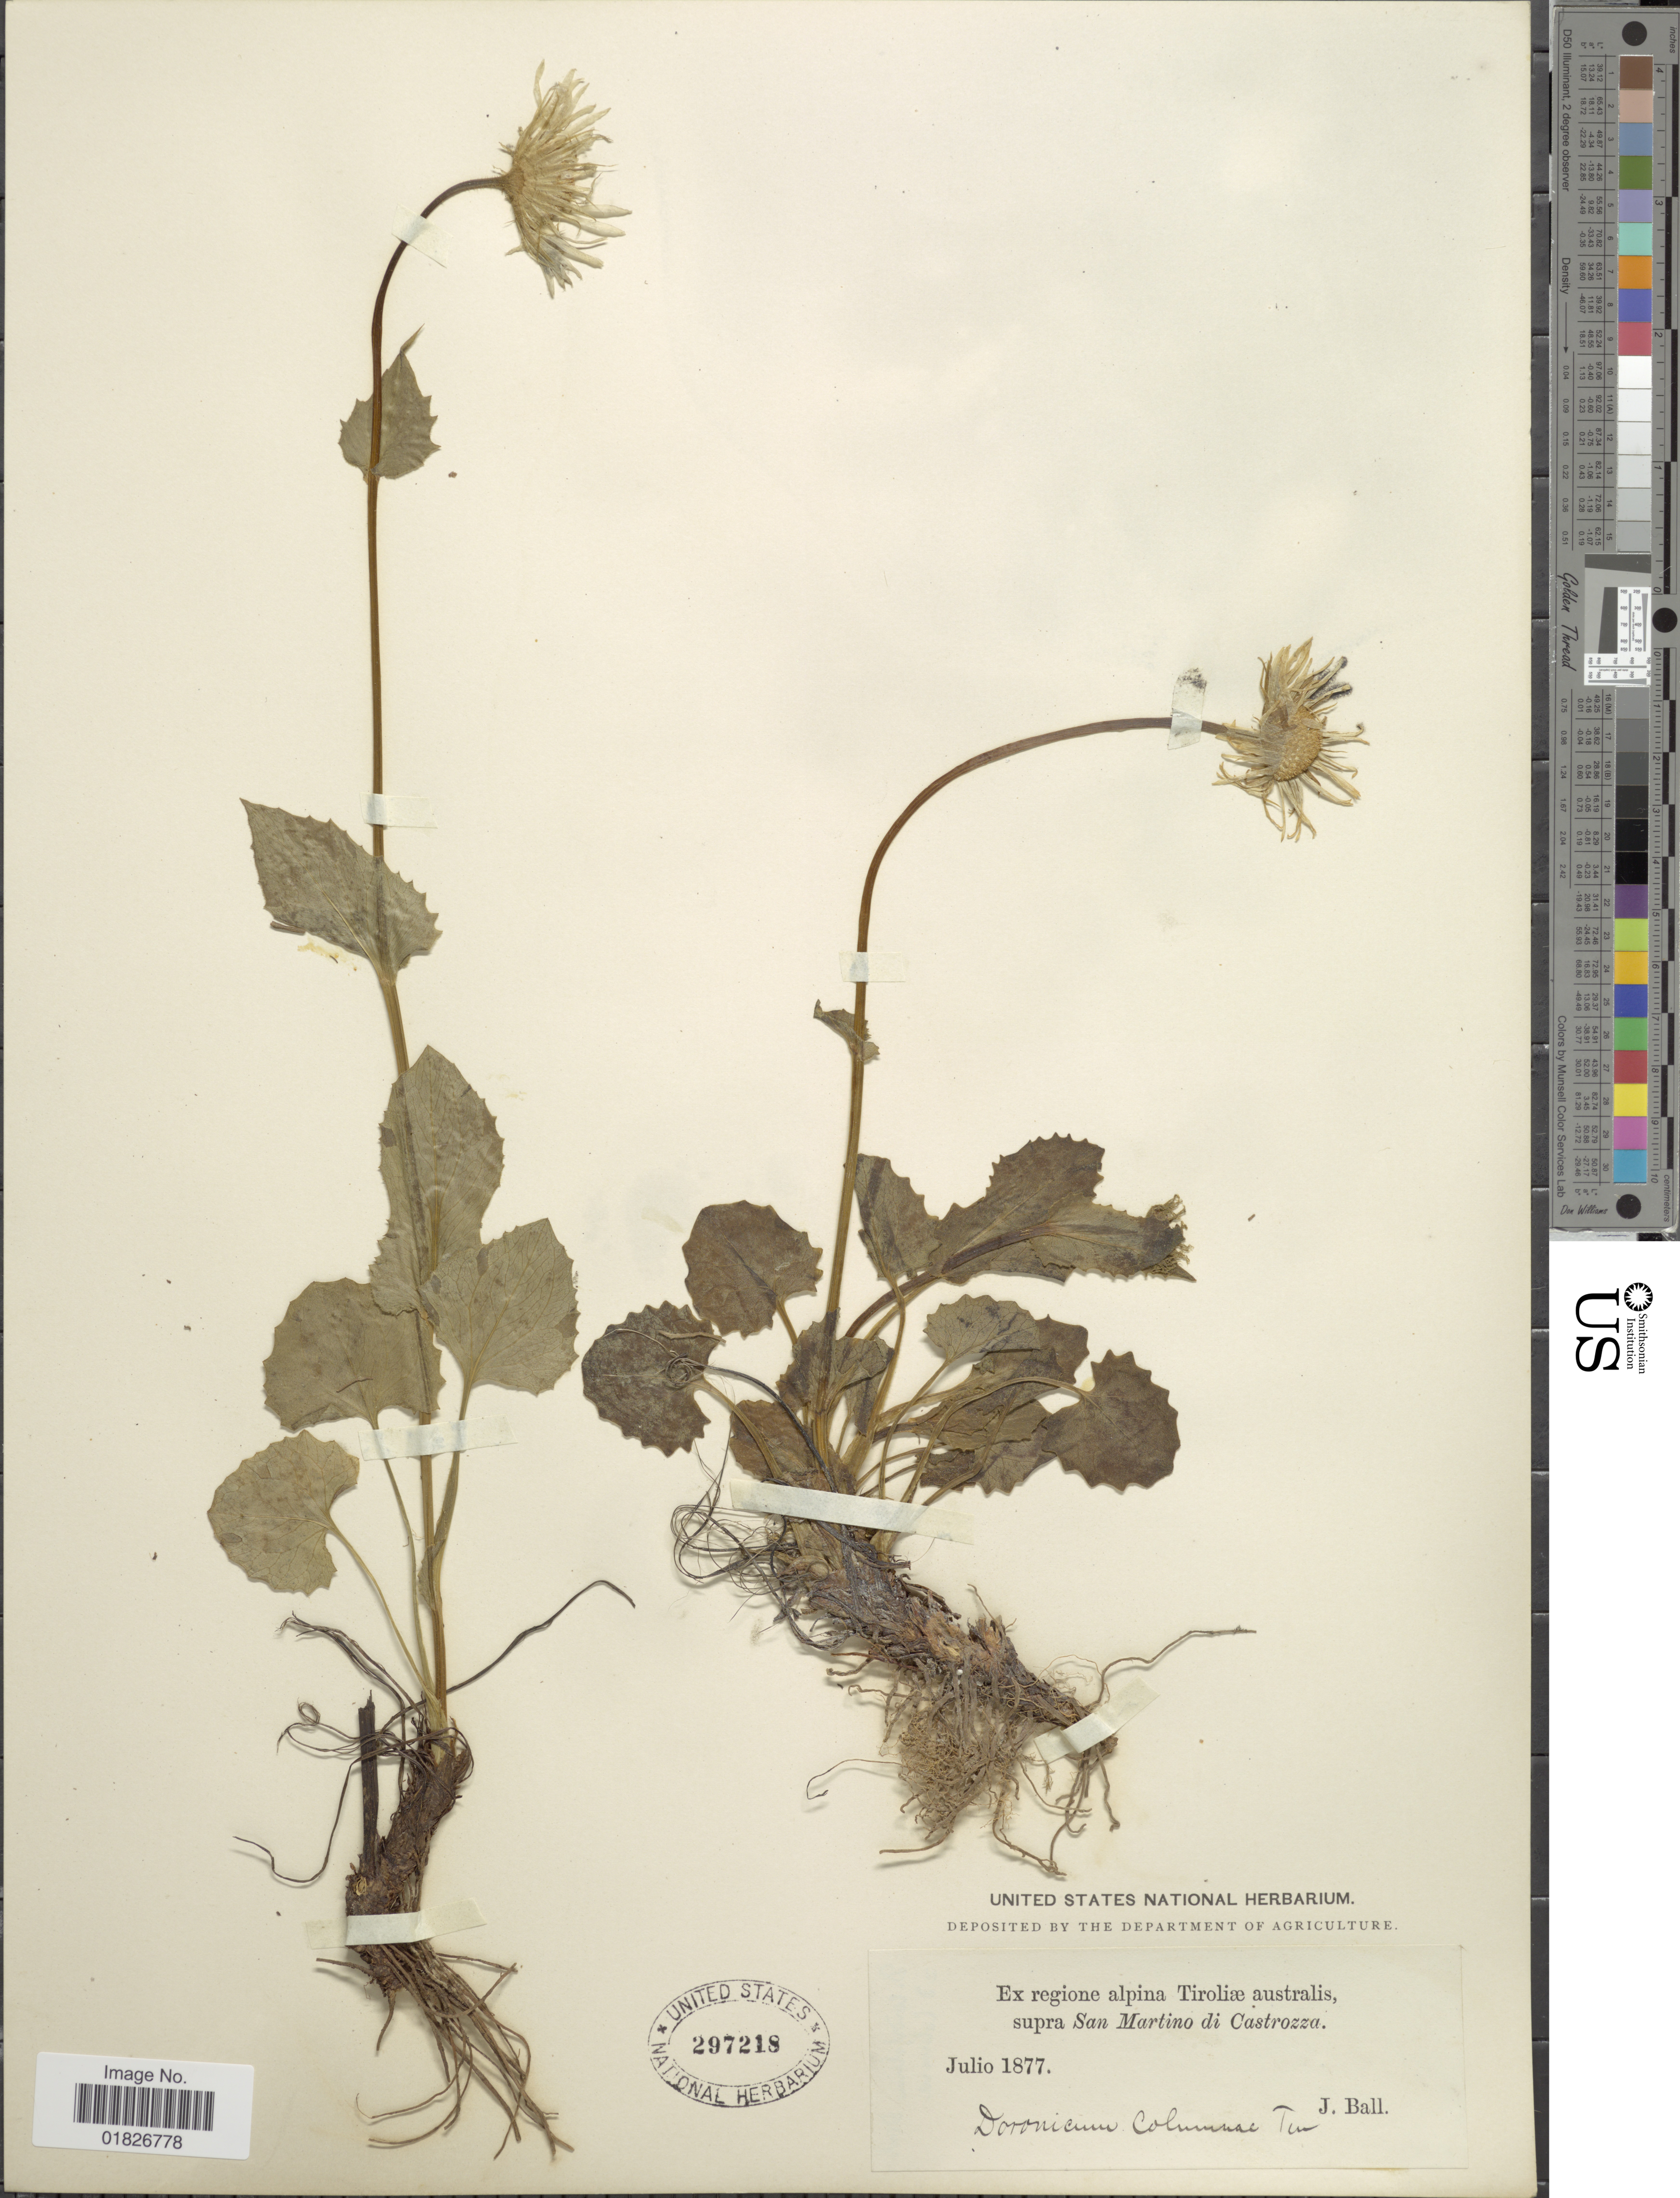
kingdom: Plantae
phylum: Tracheophyta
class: Magnoliopsida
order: Asterales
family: Asteraceae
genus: Doronicum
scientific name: Doronicum columnae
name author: Ten.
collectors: J. Ball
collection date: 1877-07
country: Austria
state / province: Tirol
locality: Tiroliae australis, supra San Martino di Castrozza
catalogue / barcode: US 297218